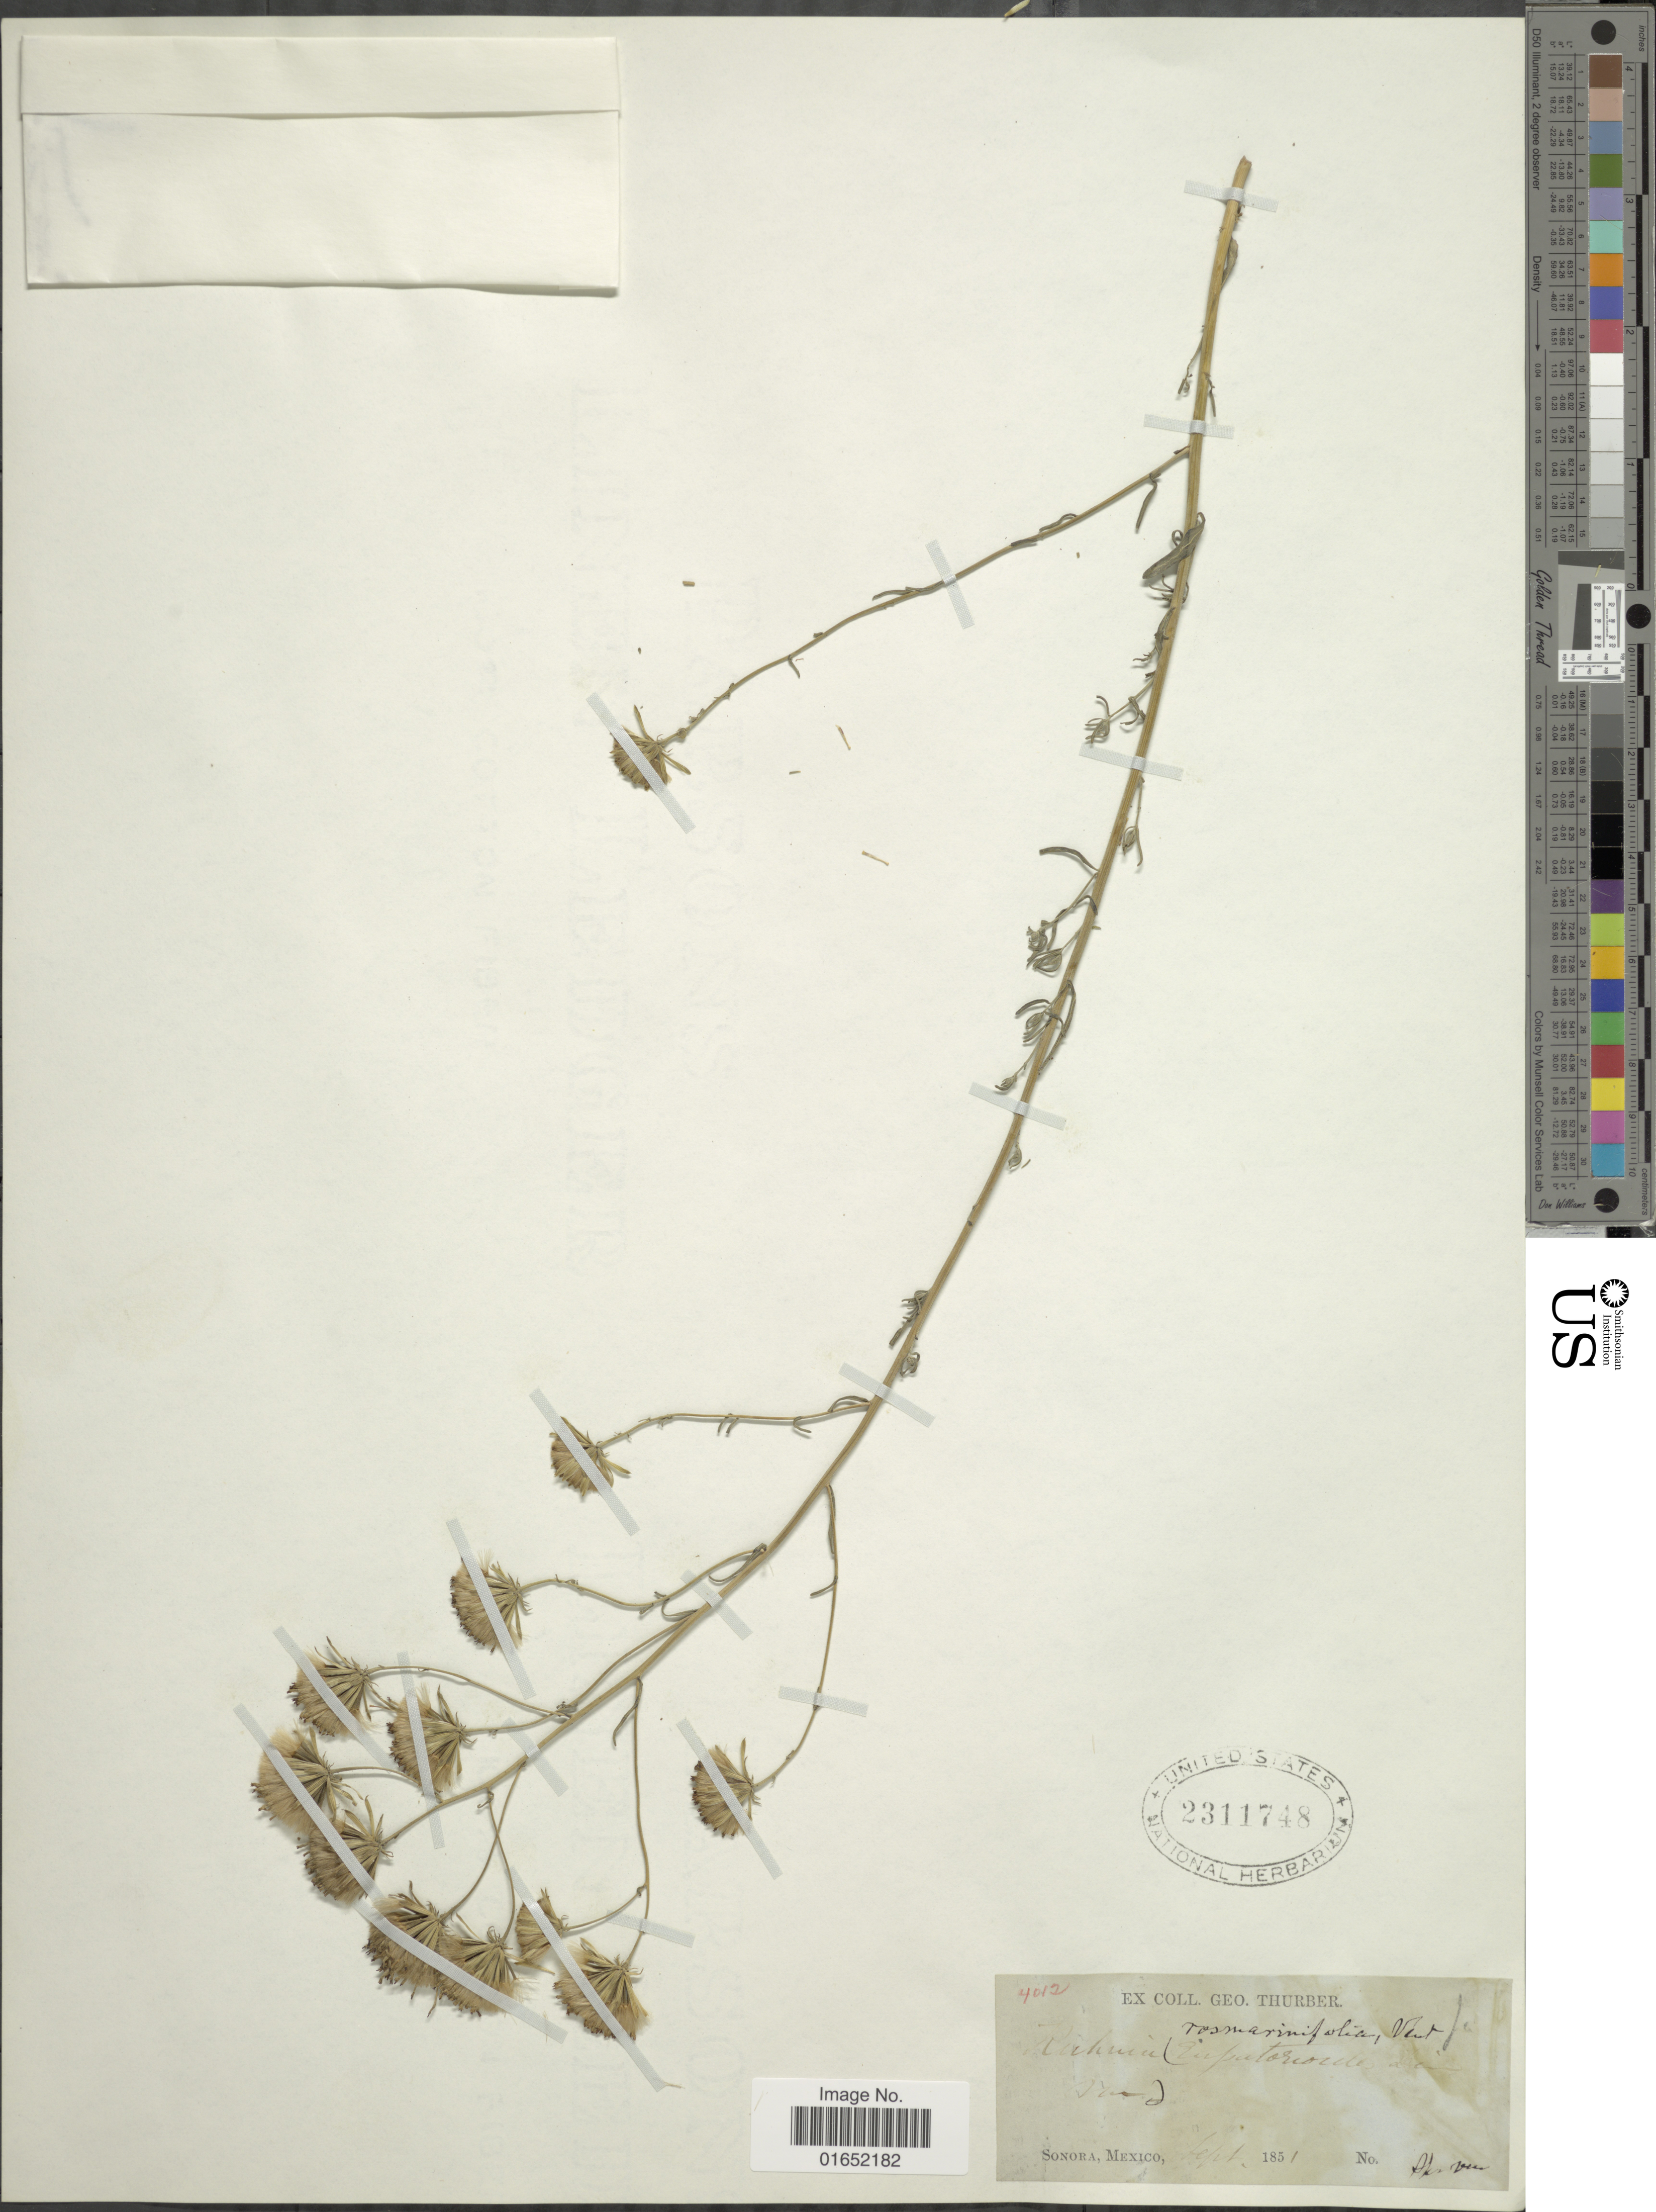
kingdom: Plantae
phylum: Tracheophyta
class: Magnoliopsida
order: Asterales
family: Asteraceae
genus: Brickellia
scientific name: Brickellia rosmarinifolia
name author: (Vent.) W.A. Weber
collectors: G. Thurber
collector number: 4021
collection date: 1851-09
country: Mexico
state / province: Sonora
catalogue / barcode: US 2311748